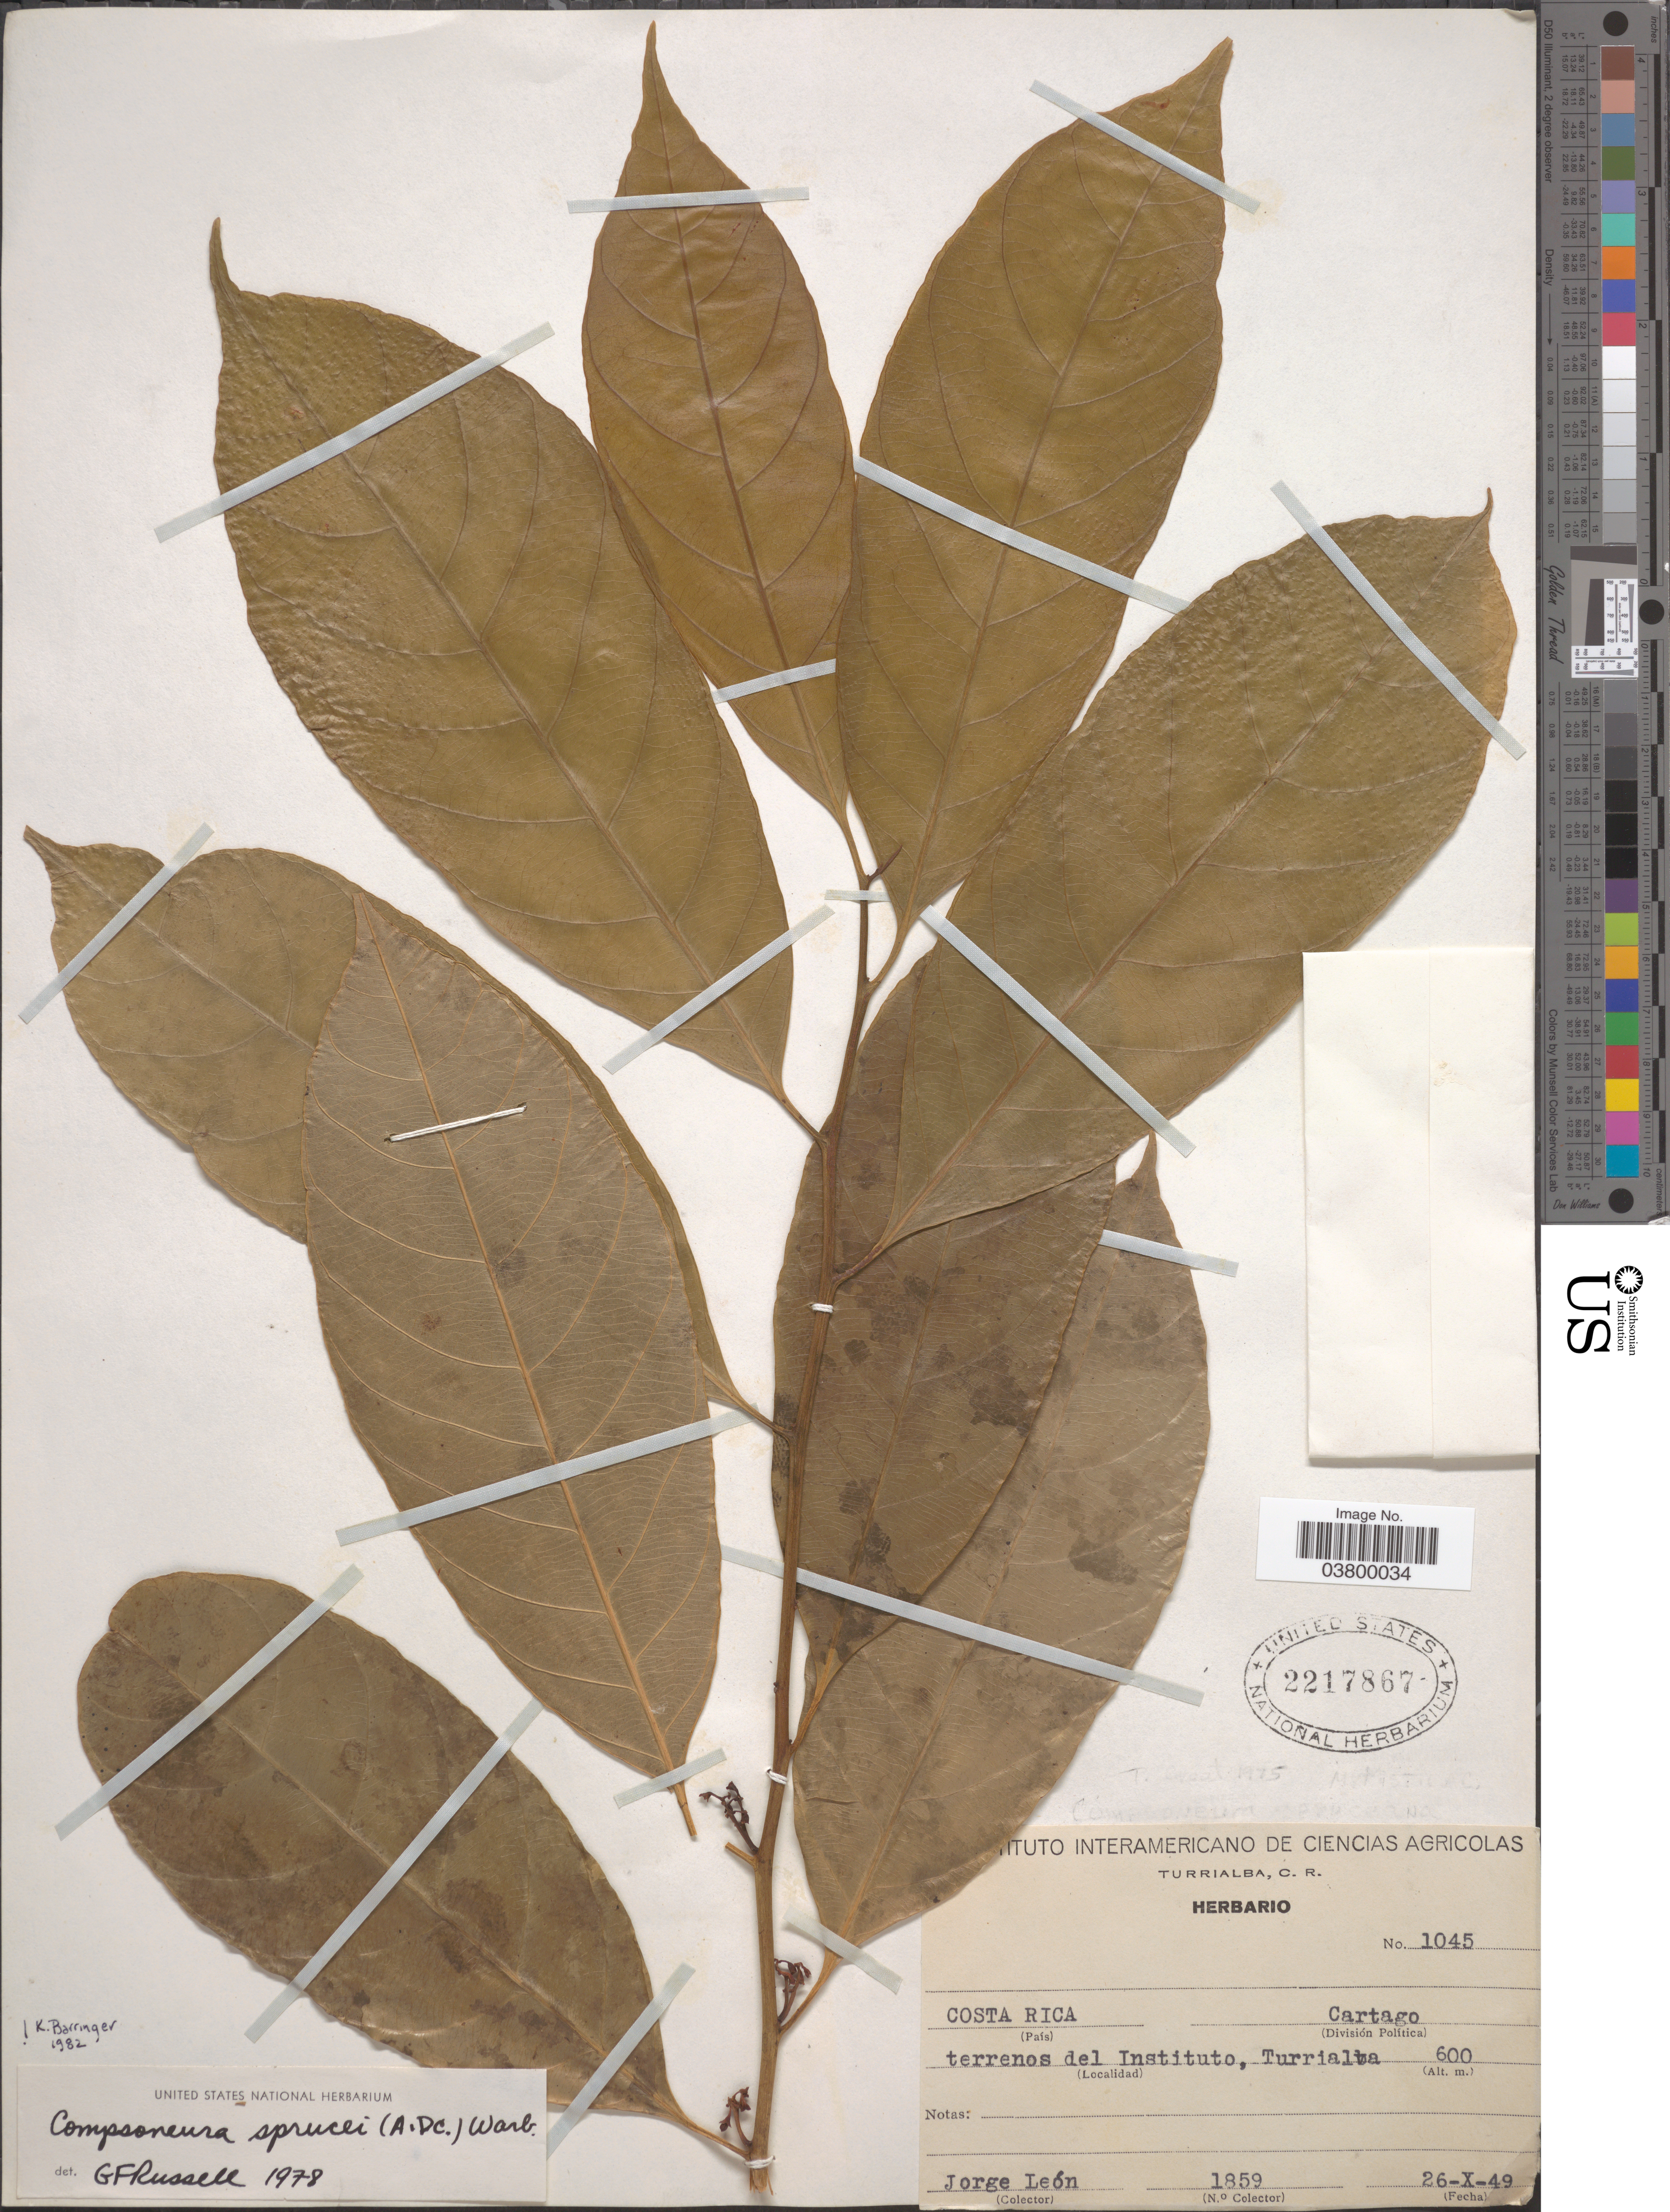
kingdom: Plantae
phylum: Tracheophyta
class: Magnoliopsida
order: Magnoliales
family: Myristicaceae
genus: Compsoneura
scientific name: Compsoneura sprucei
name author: (A. DC.) Warb.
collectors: J. León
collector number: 1859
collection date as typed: Transcribed d/m/y: 26/10/49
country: Costa Rica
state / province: Cartago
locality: Terrenos del Instituto, Turrialba.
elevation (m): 600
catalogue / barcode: US 2217867